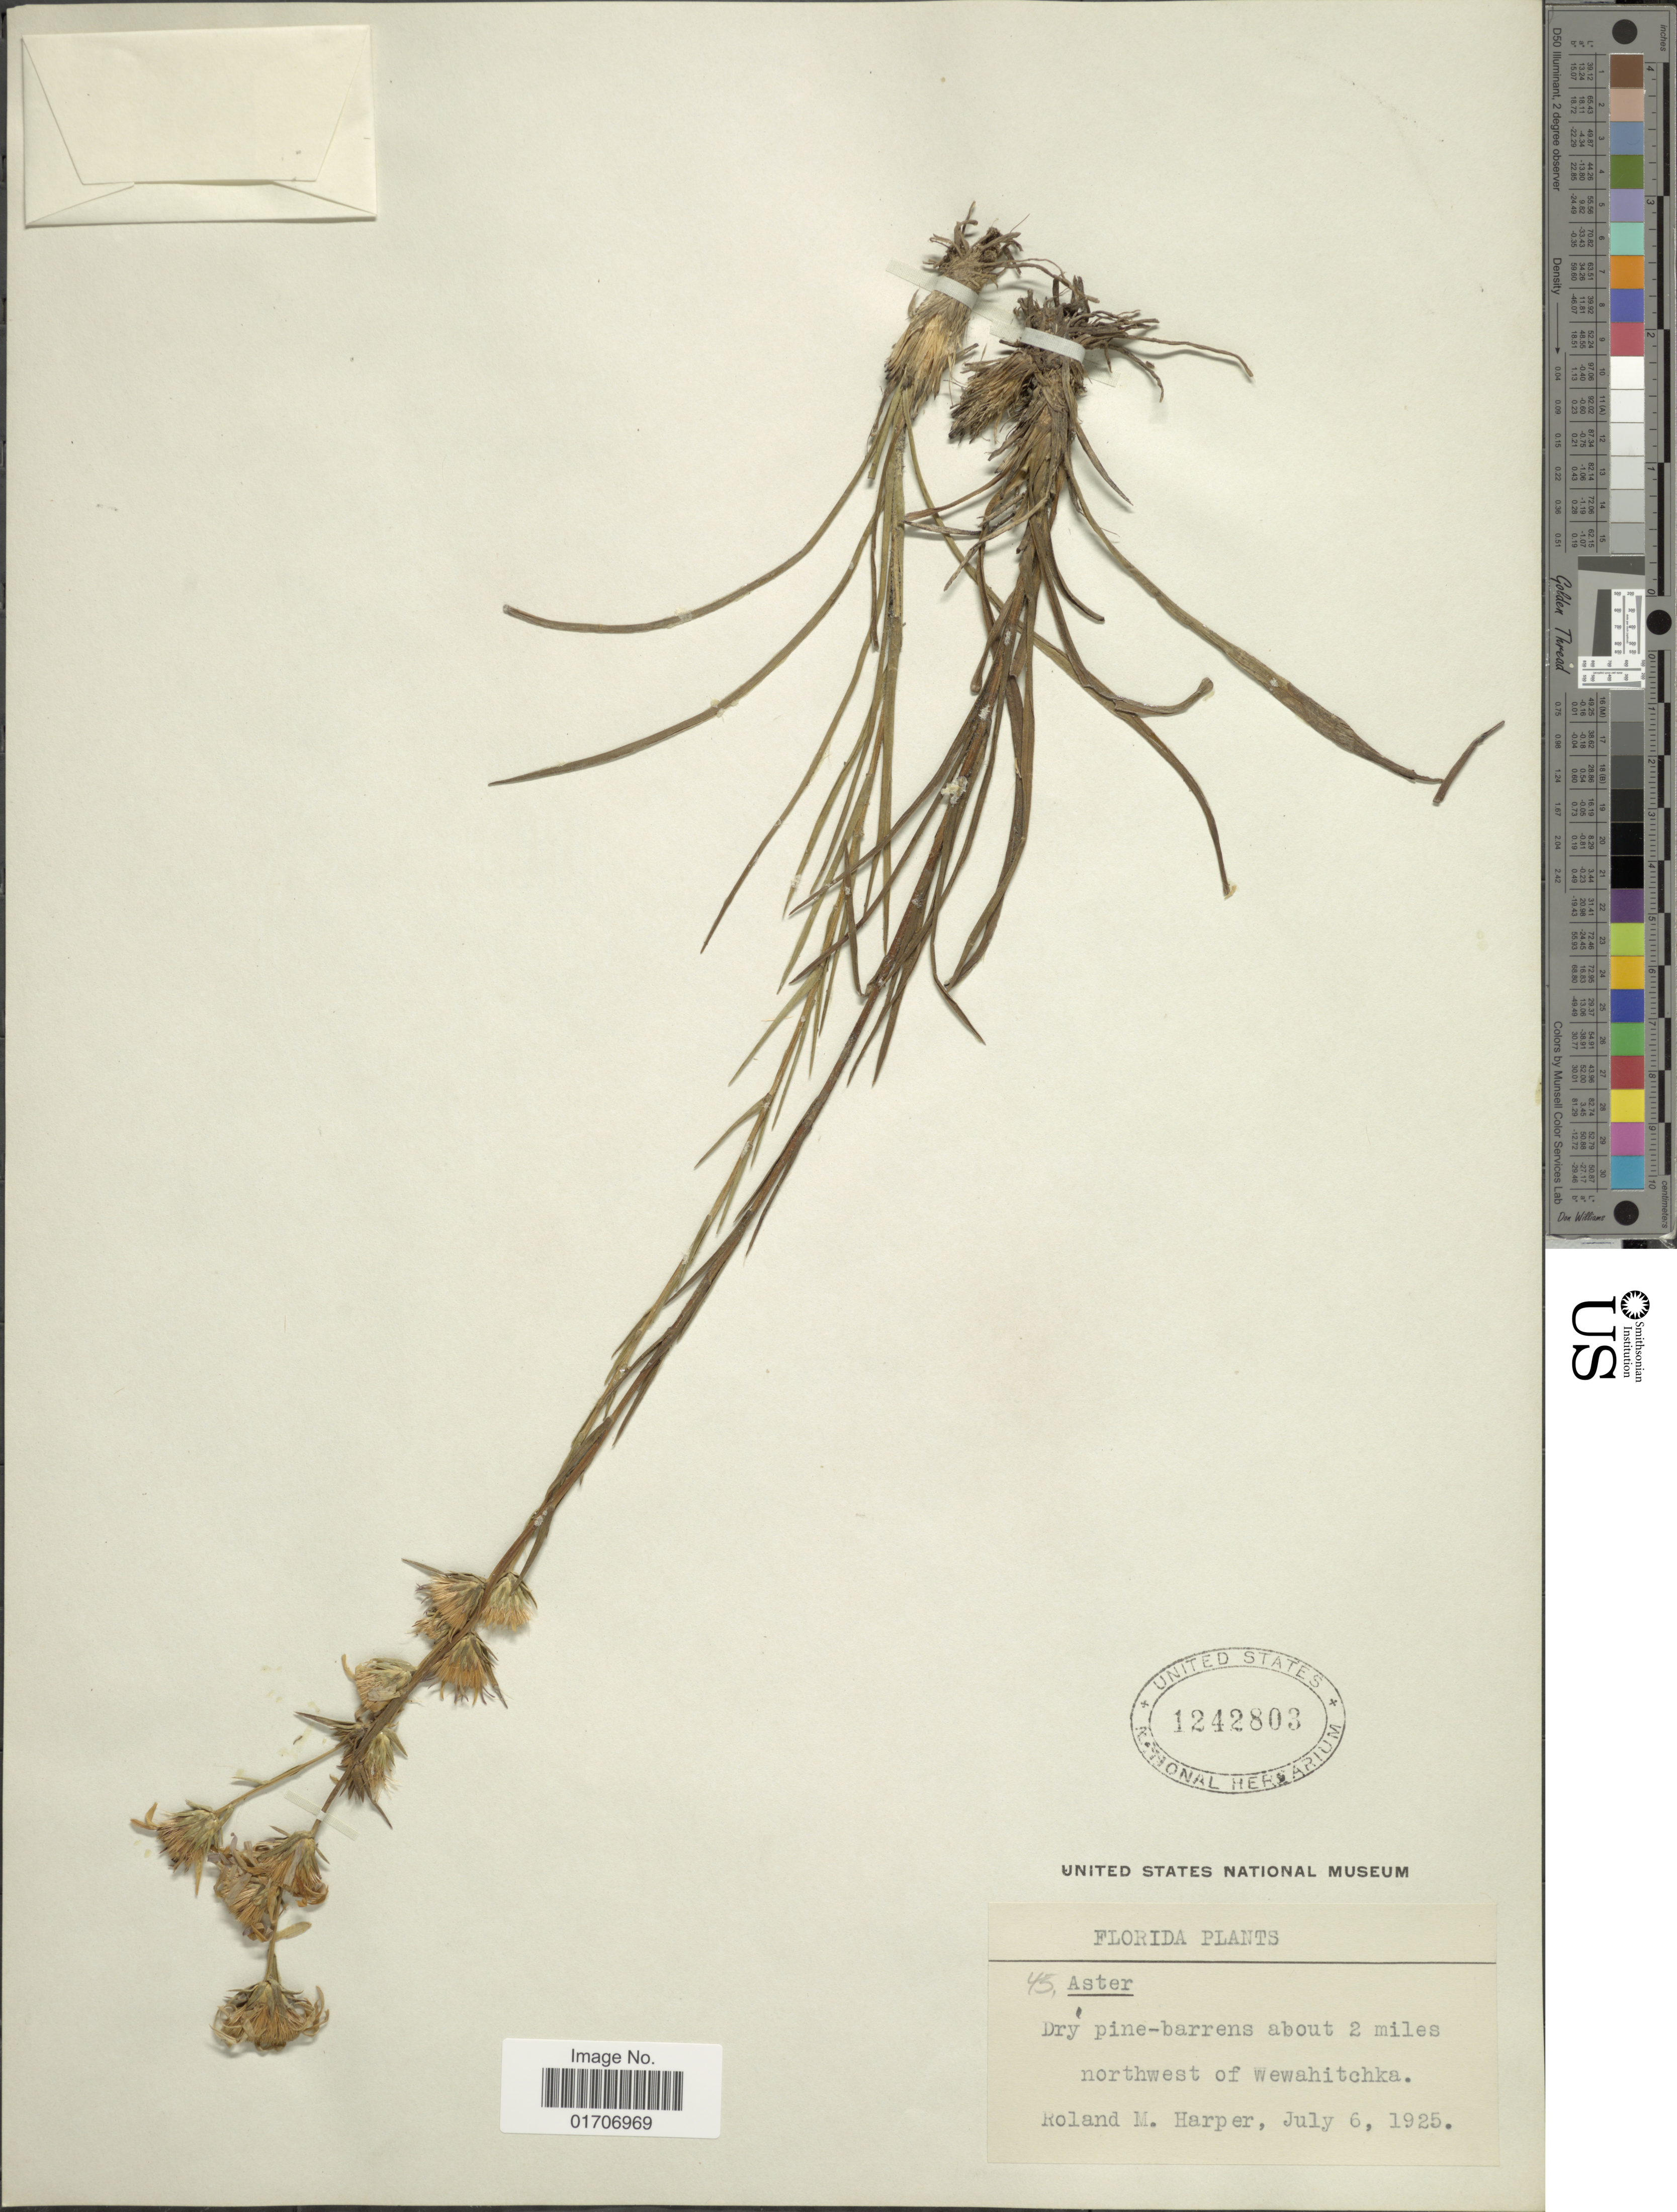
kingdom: Plantae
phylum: Tracheophyta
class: Magnoliopsida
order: Asterales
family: Asteraceae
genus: Eurybia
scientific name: Eurybia spinulosa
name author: (Chapm.) G.L. Nesom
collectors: R. M. Harper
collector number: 45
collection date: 1925-07-06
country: United States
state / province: Florida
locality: Dry pine-barrens about 2 miles northwest of Wewahitchka.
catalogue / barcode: US 1242803